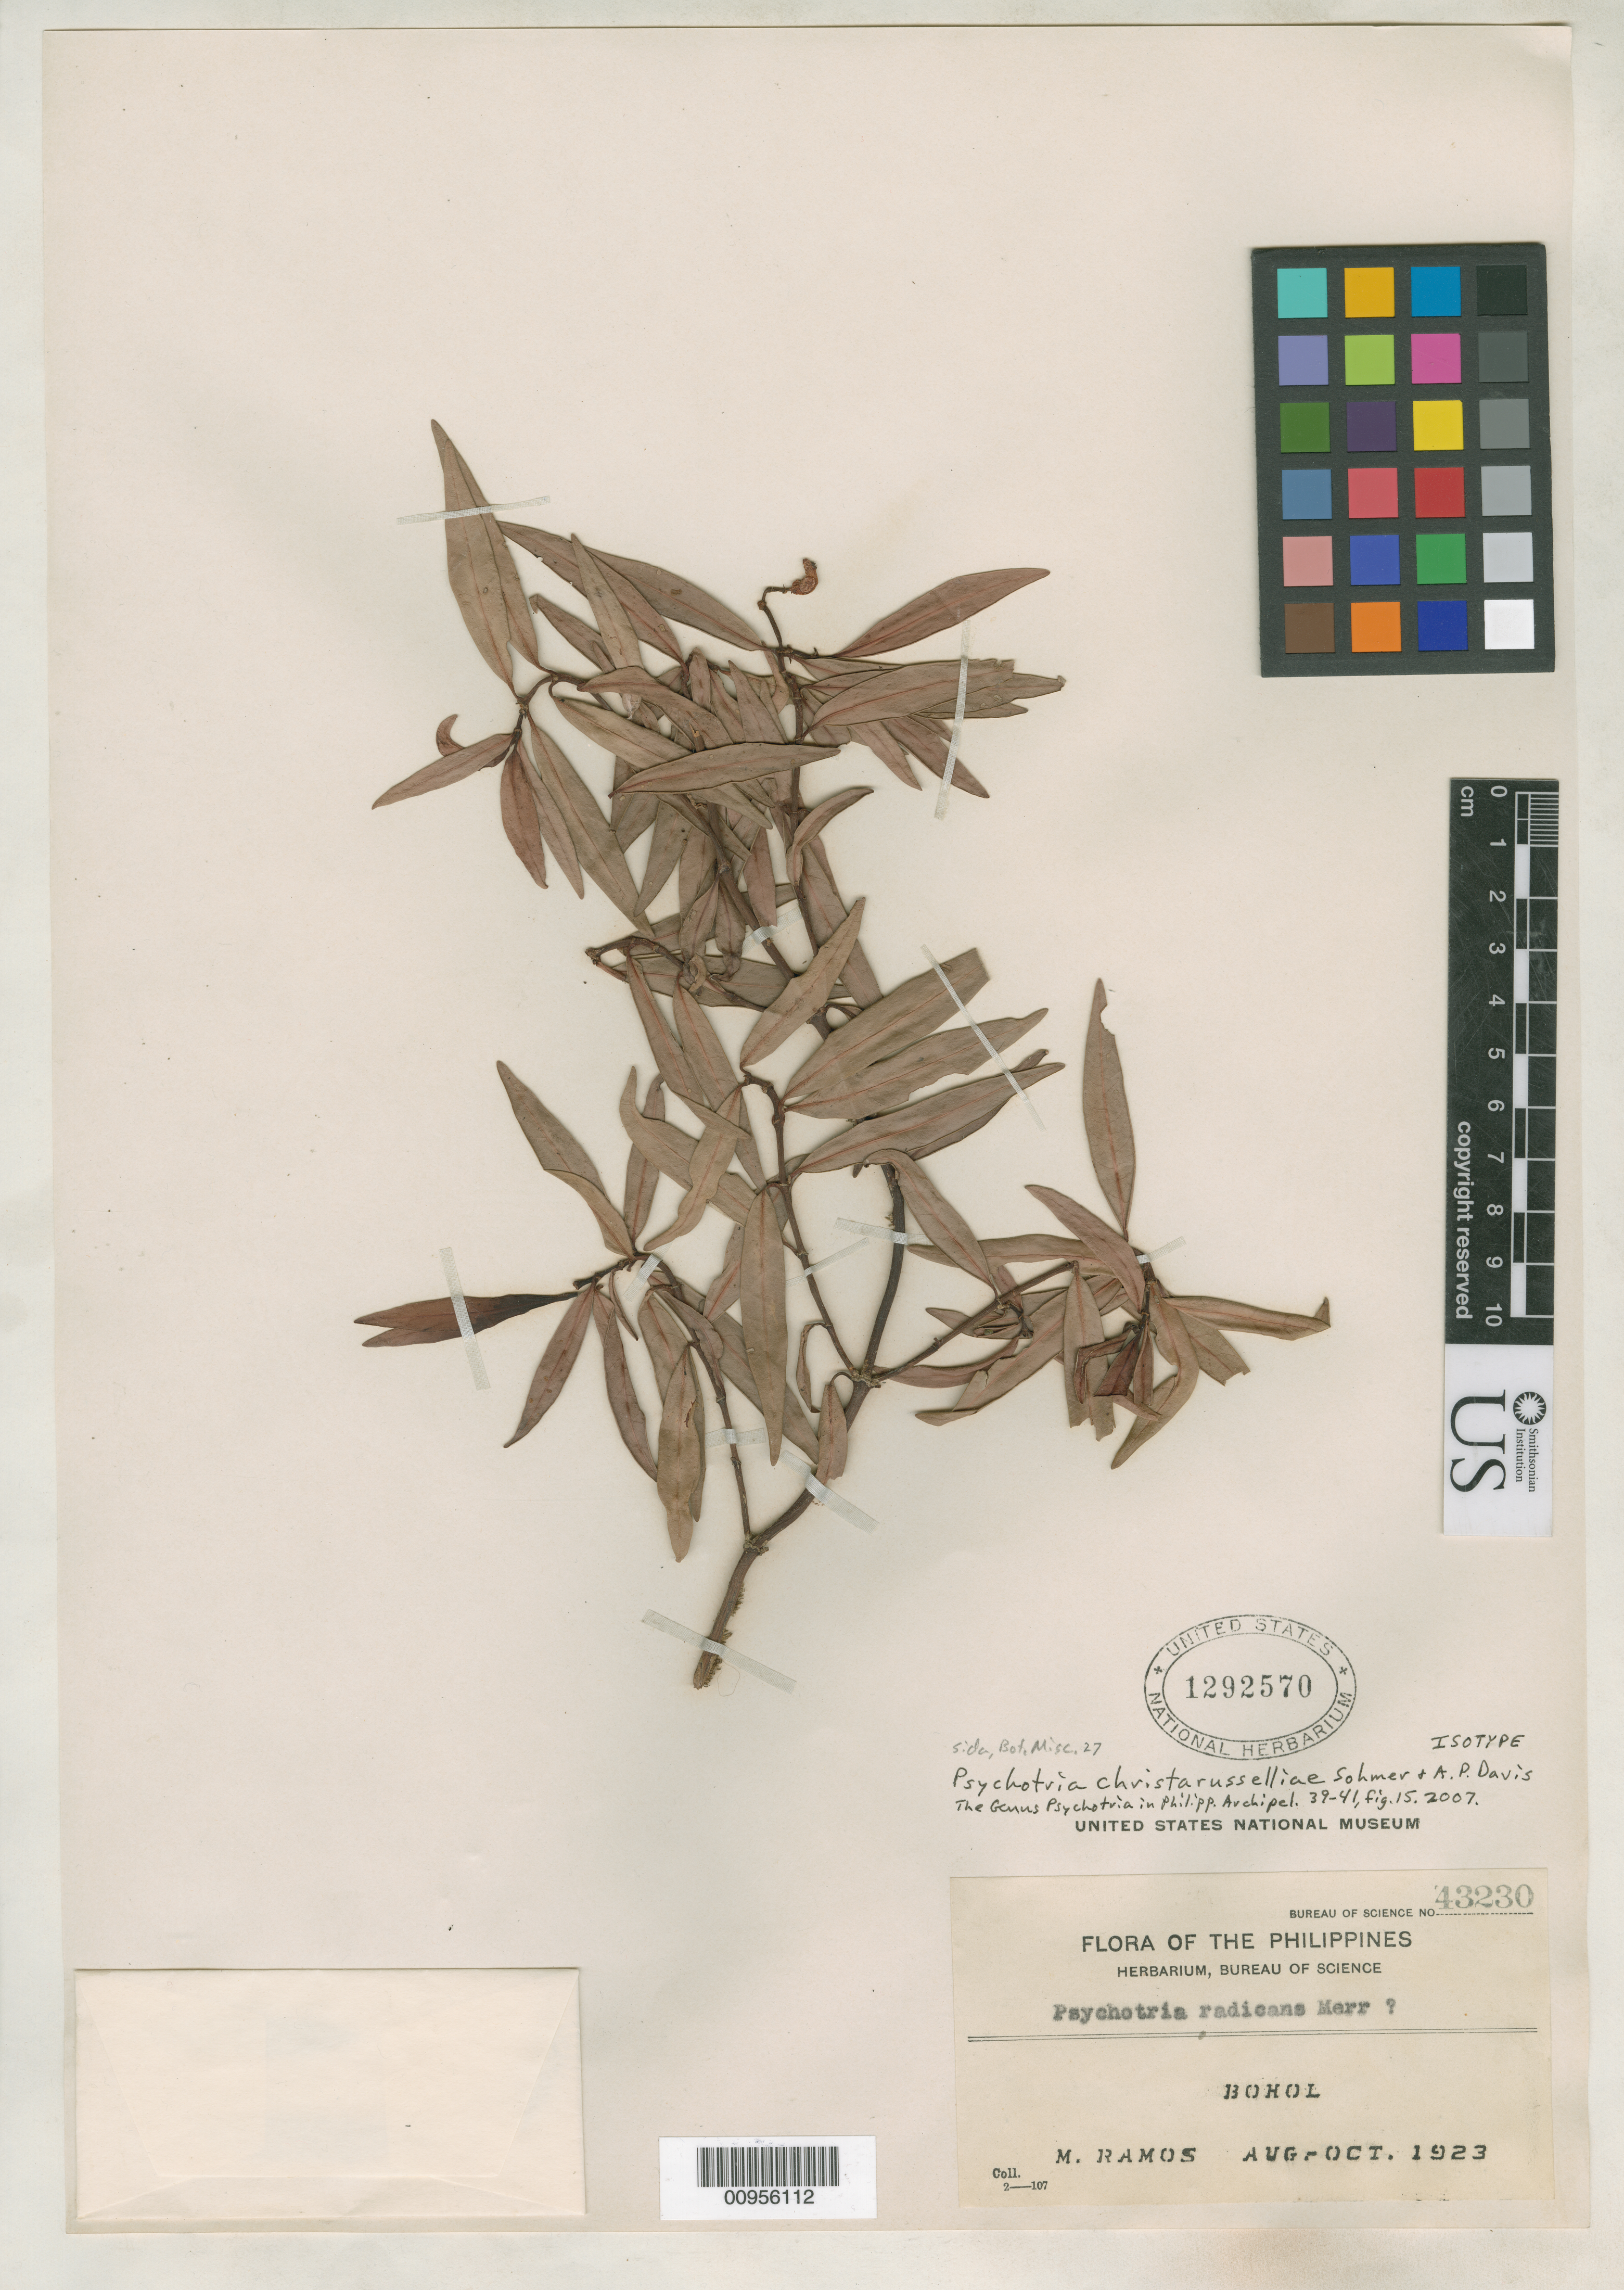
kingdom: Plantae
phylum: Tracheophyta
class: Magnoliopsida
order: Gentianales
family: Rubiaceae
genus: Psychotria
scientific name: Psychotria christarusselliae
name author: Sohmer & A.P. Davis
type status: Isotype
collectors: M. Ramos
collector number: Bur. Sci. 43230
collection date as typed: Aug 1923 to -- Oct 1923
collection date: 1923-08/1923-10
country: Philippines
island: Bohol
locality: Bohol.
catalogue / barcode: US 1292570